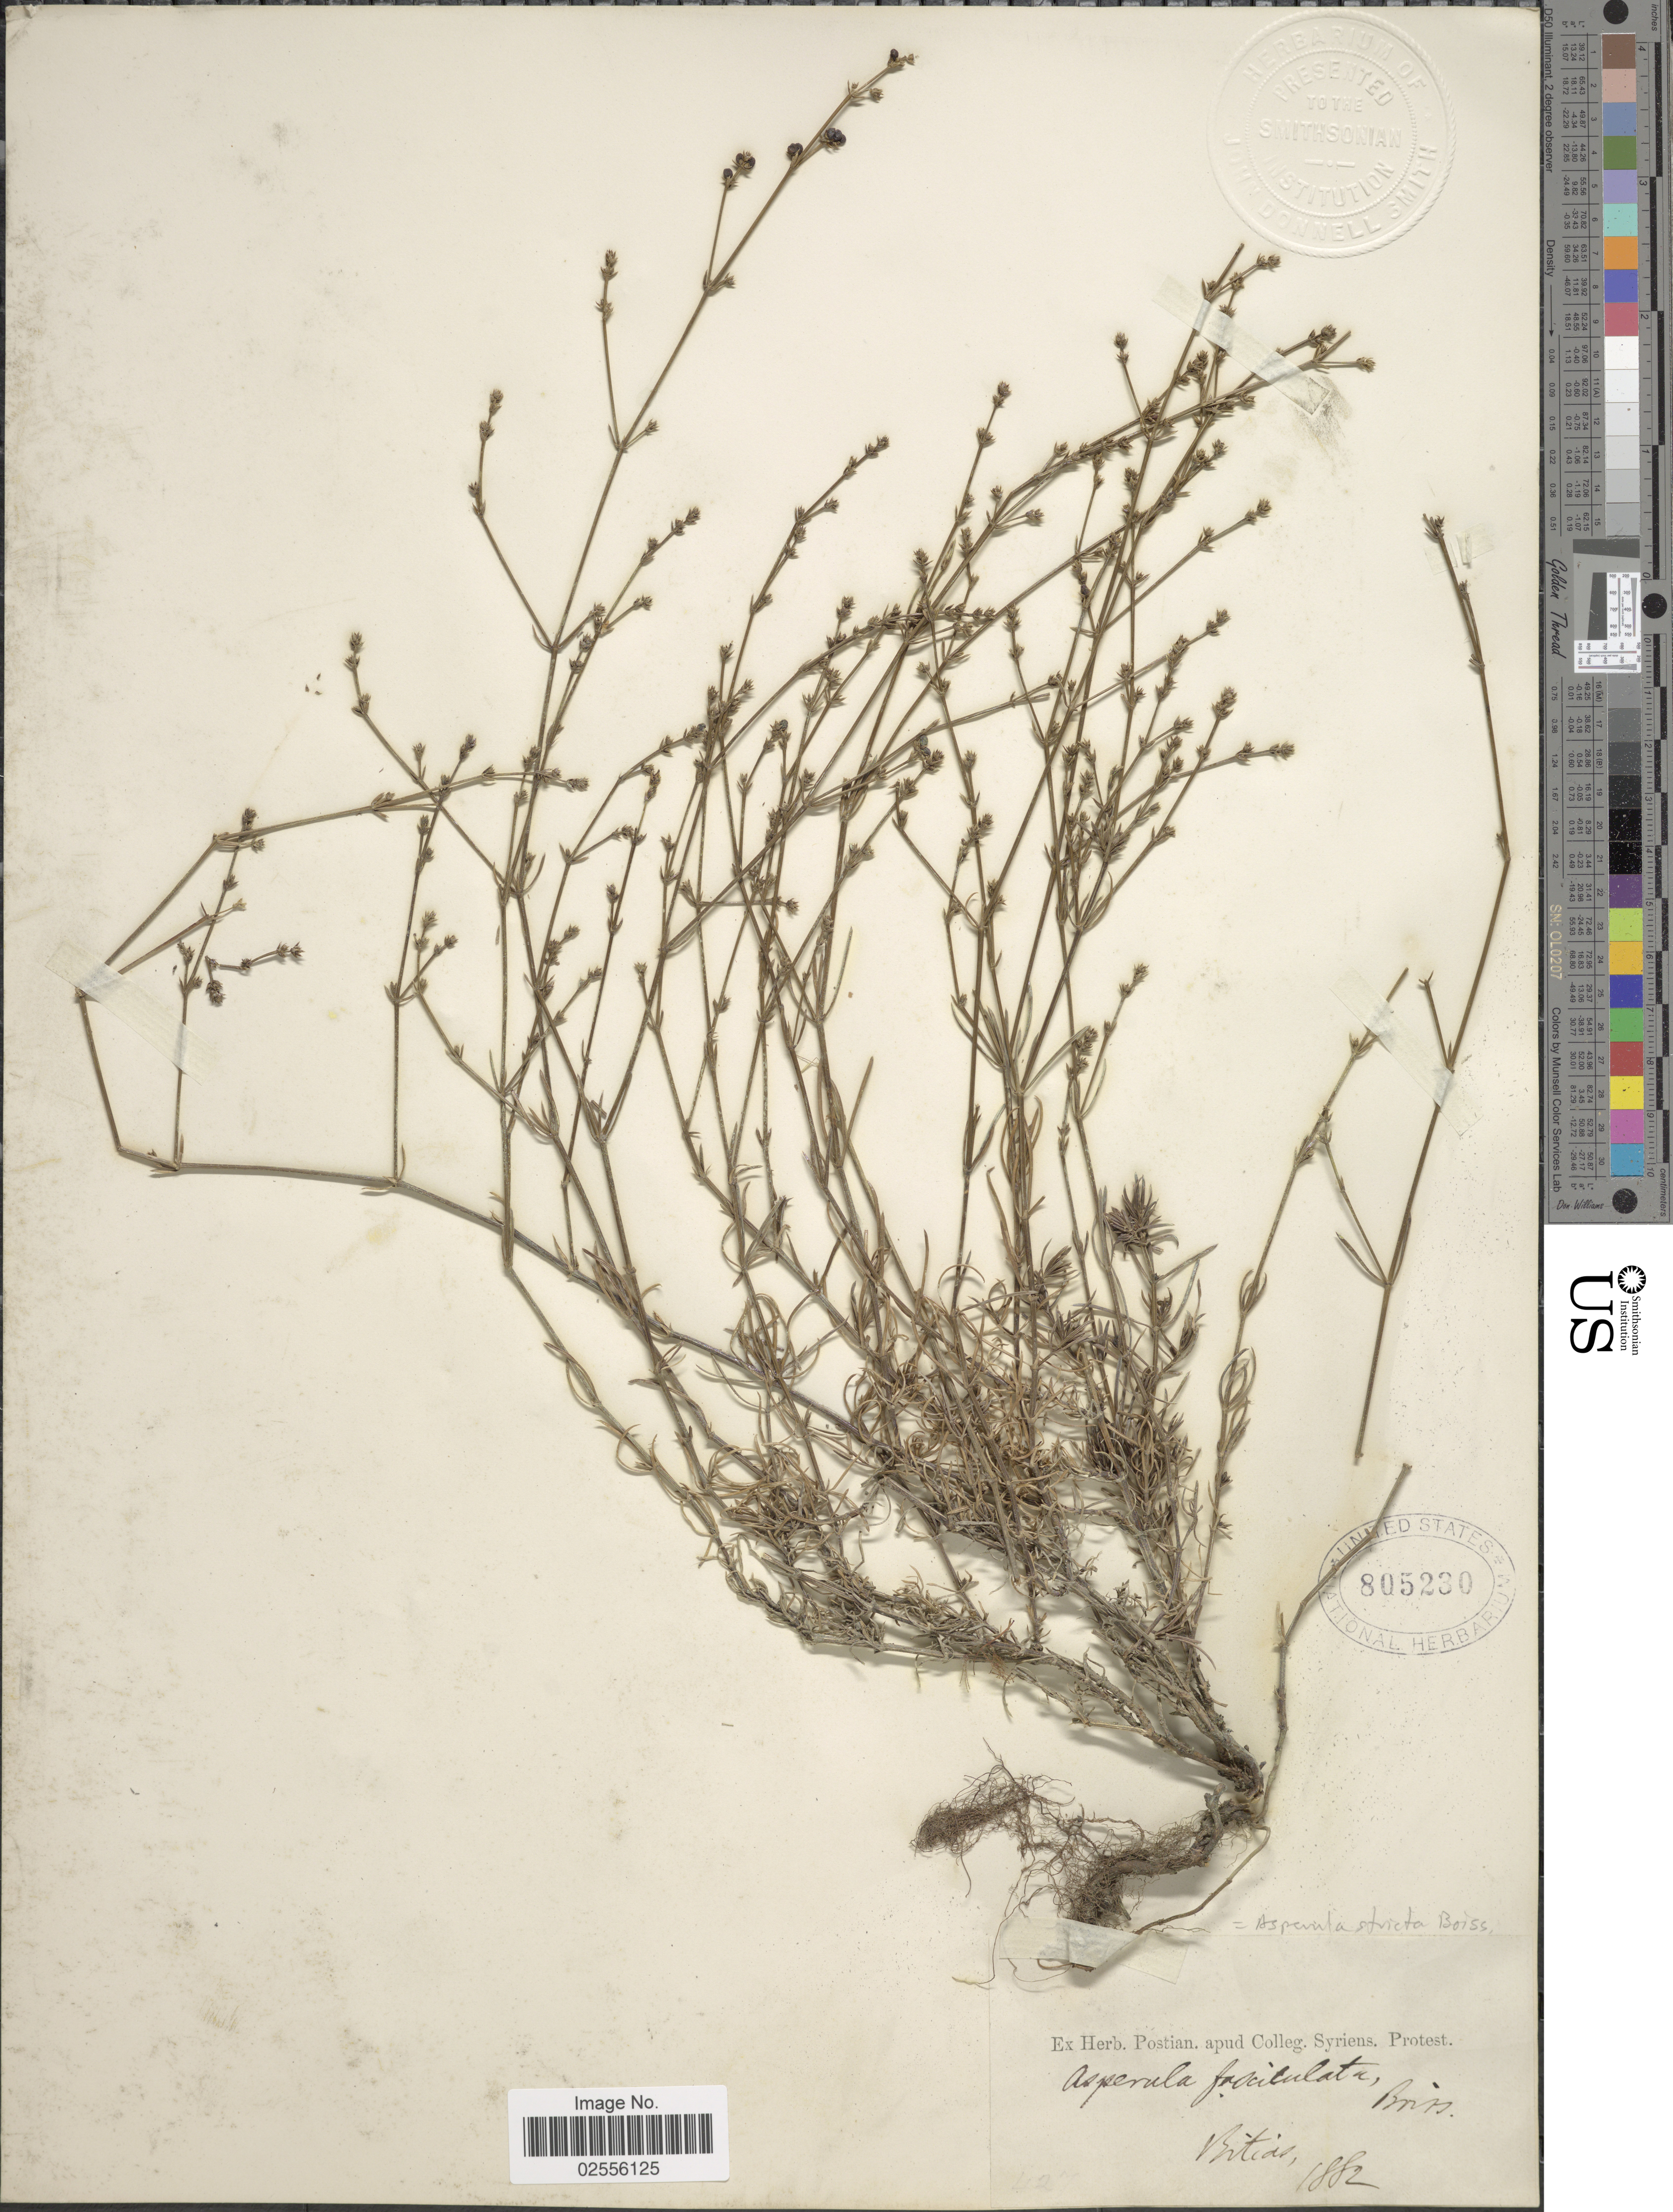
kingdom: Plantae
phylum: Tracheophyta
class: Magnoliopsida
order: Gentianales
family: Rubiaceae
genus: Asperula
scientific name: Asperula stricta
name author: Boiss.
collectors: ex herb. Postian. apud Colleg. Syriens. Protest. USE "Fannie P. A. Shepard" (10308853) AS PRIMARY COLLECTOR INSTEAD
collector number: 42*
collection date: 1882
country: Syria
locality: Montium Syriae borealis, Bitias [interpreted]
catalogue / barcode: US 805230